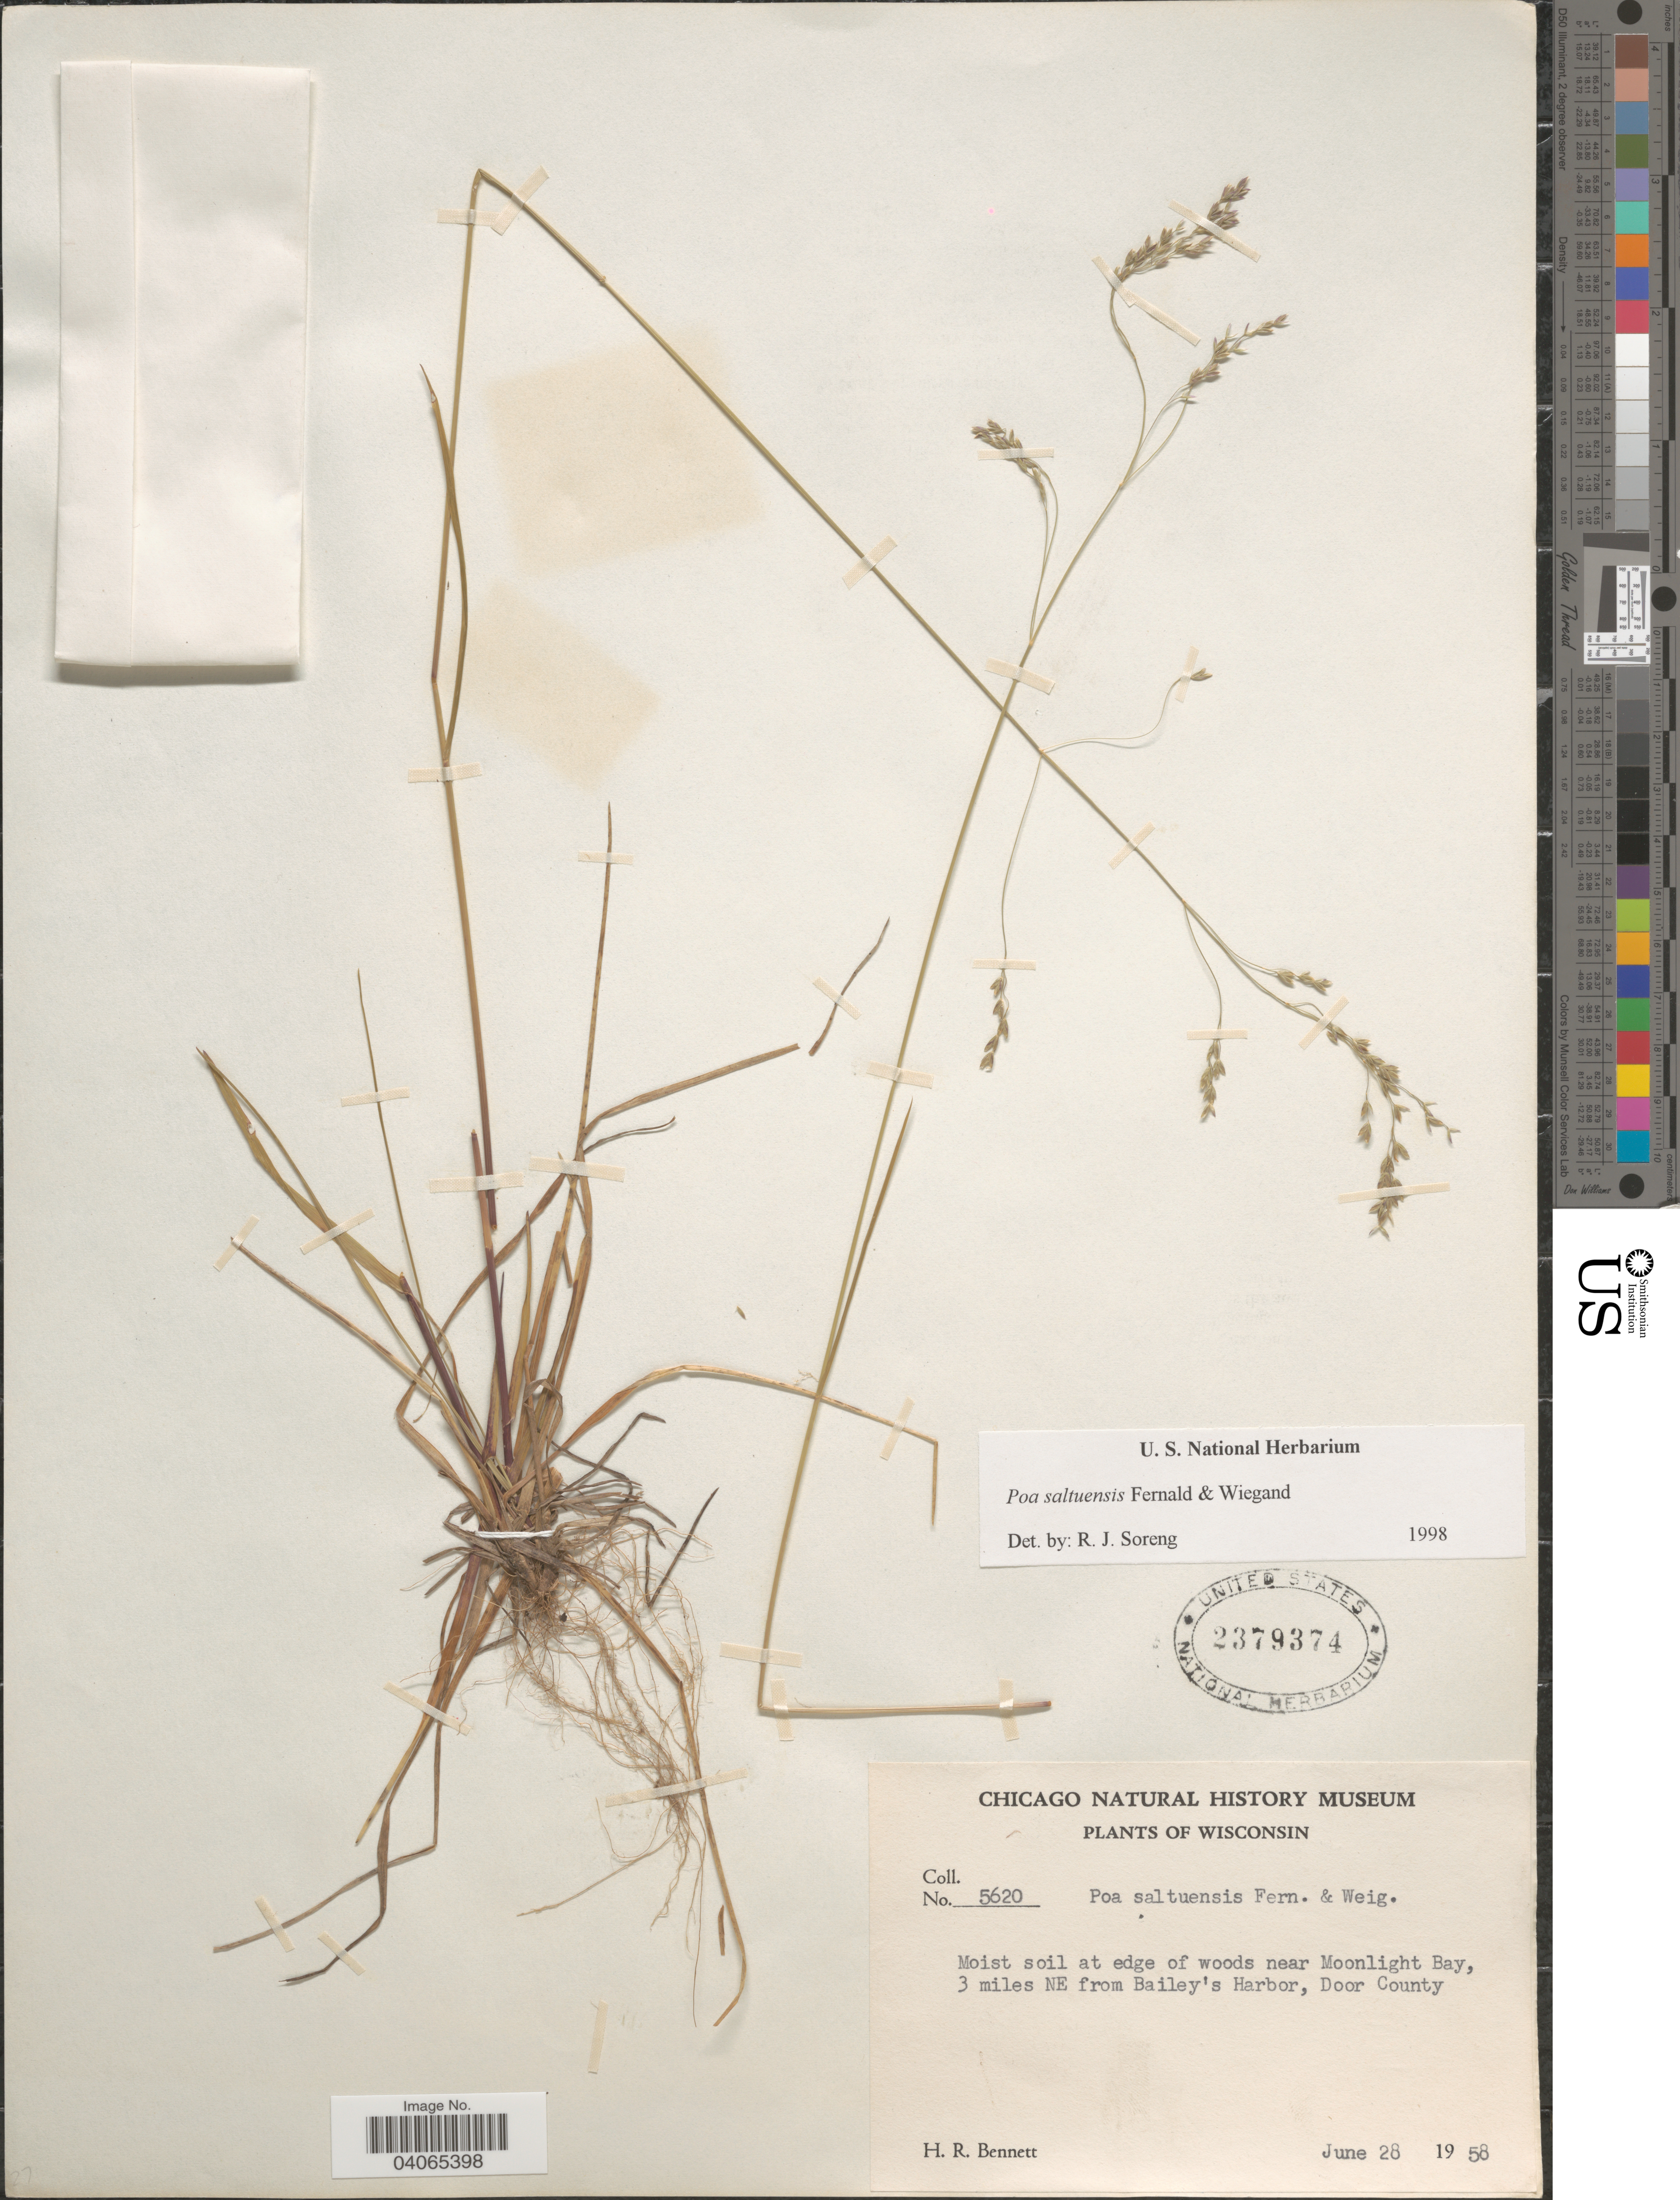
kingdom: Plantae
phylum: Tracheophyta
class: Liliopsida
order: Poales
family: Poaceae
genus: Poa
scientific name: Poa saltuensis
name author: Fernald & Wiegand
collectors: H. R. Bennett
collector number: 5620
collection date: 1958-06-28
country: United States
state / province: Wisconsin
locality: Moist soil at edge of woods near Moonlight Bay, 3 milees NE from Bailey's Harbor, Door County.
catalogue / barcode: US 2379374